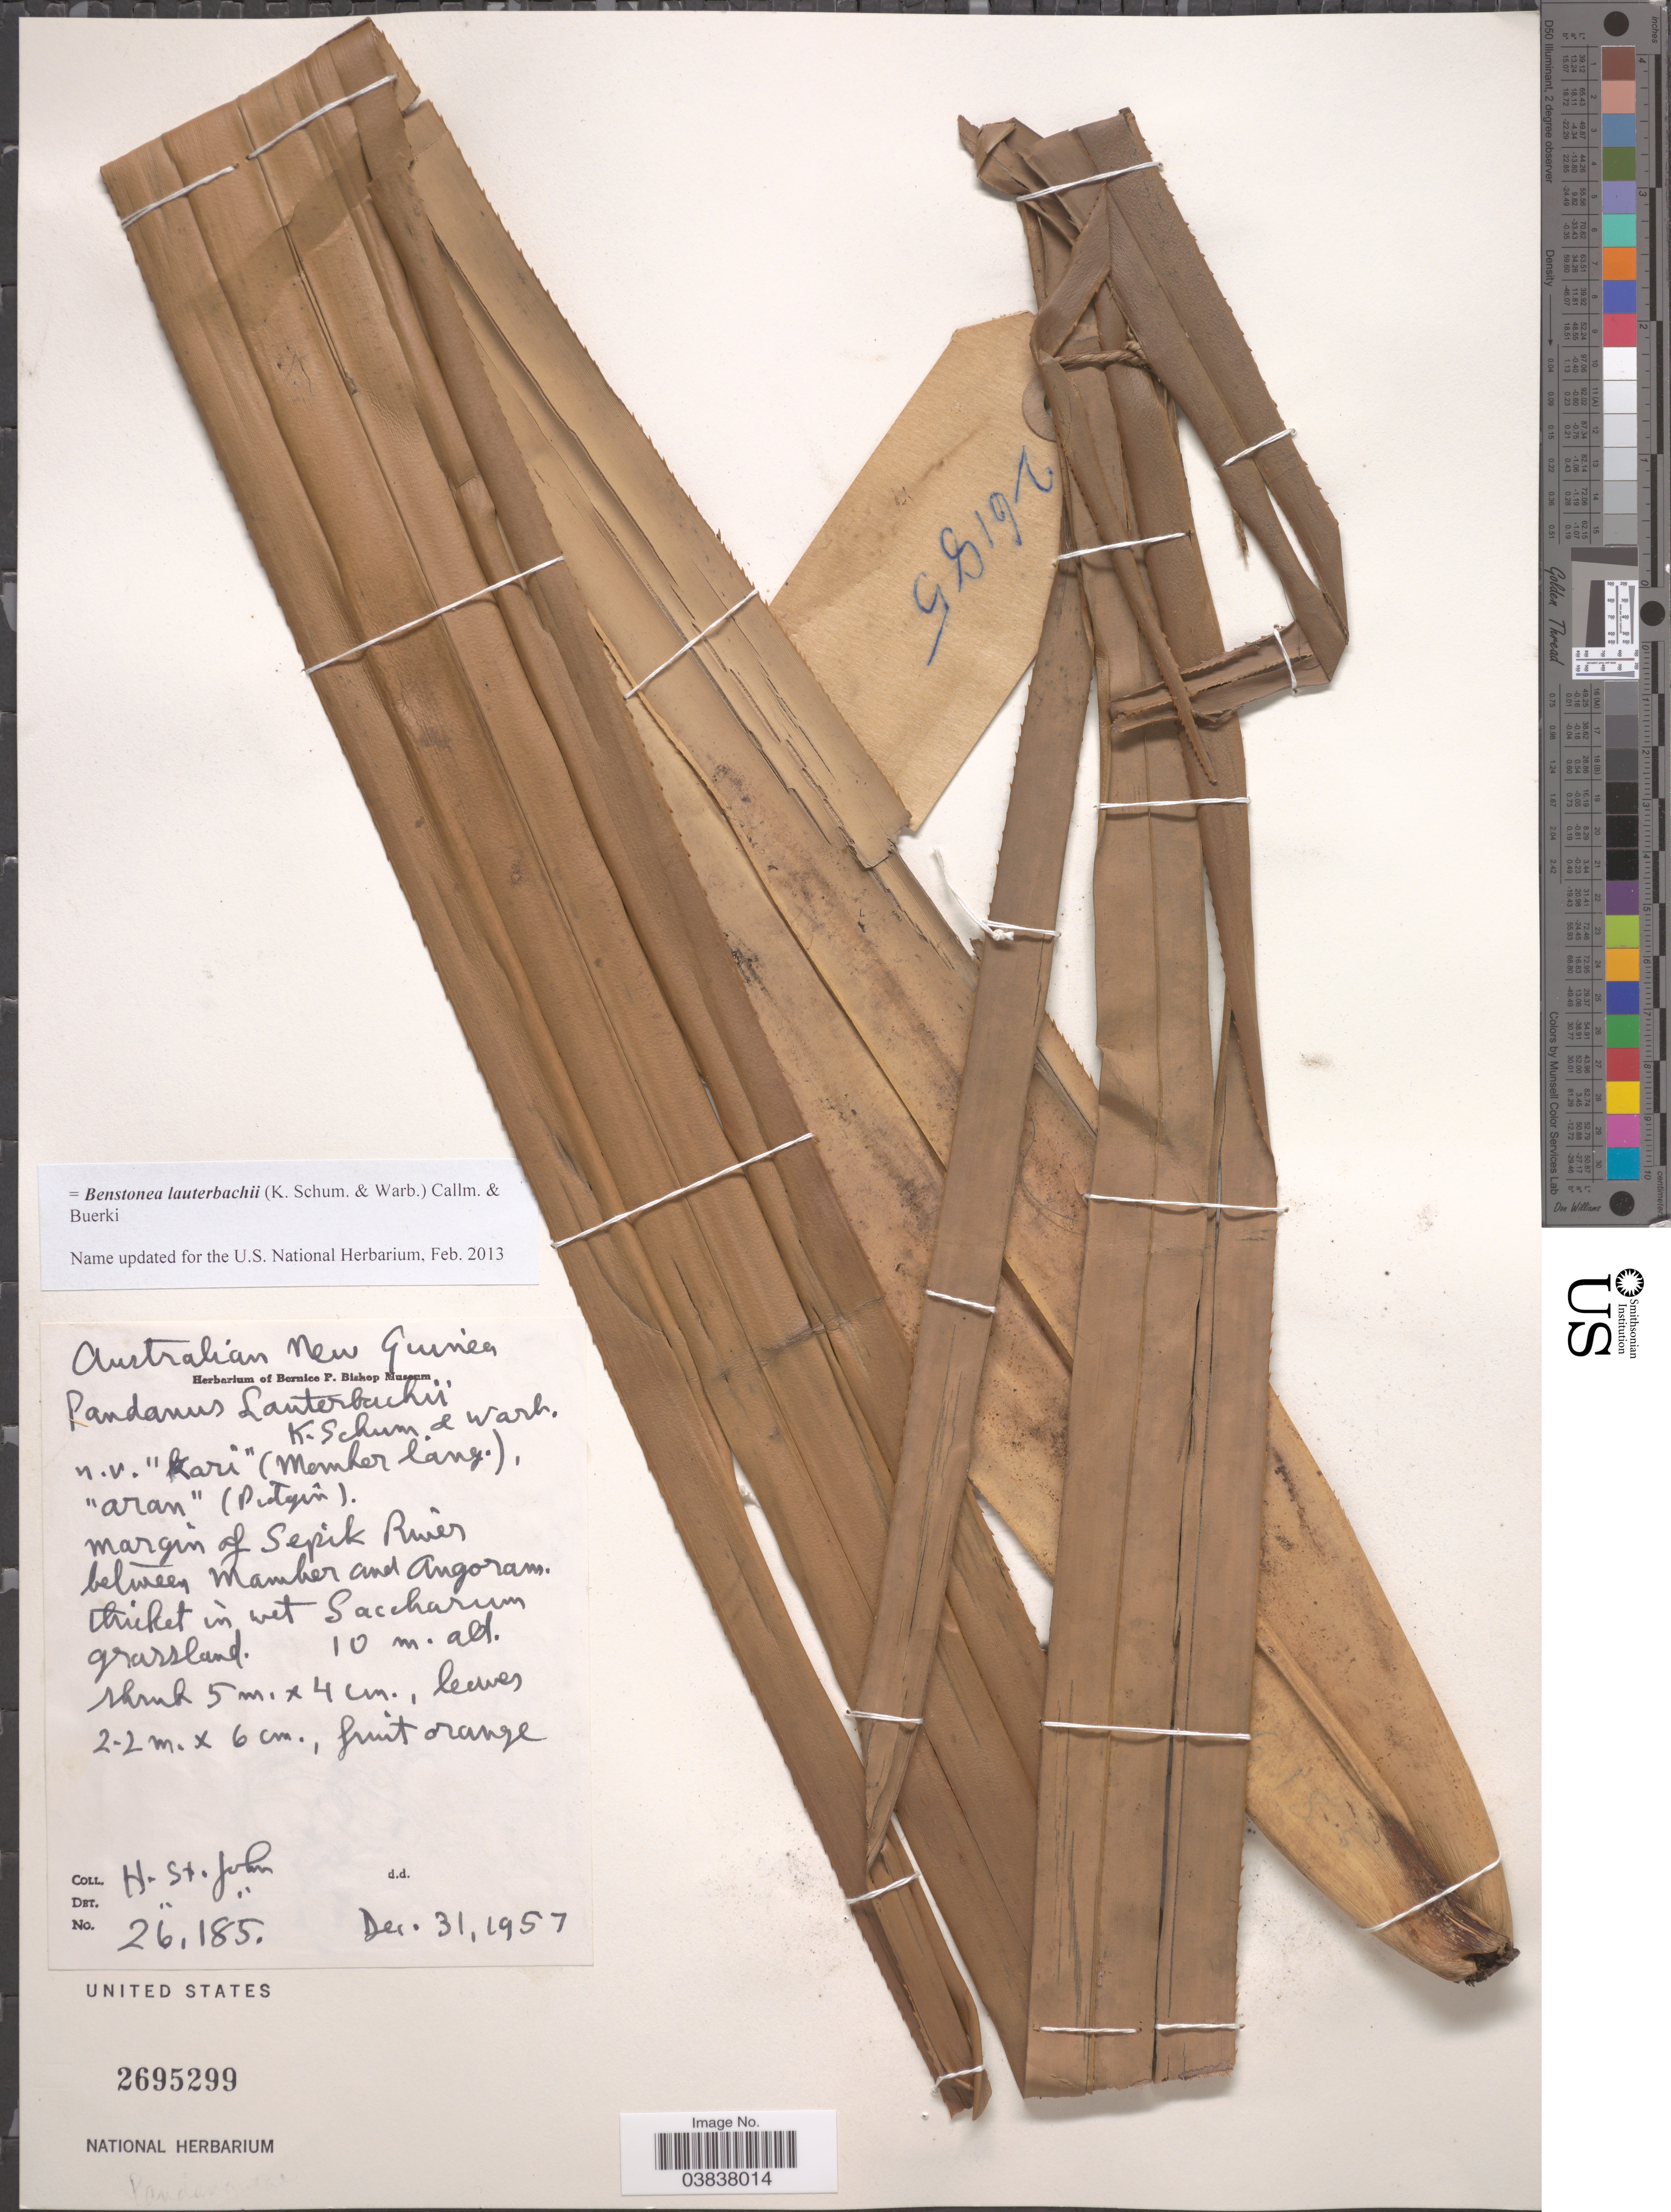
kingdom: Plantae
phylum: Tracheophyta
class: Liliopsida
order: Pandanales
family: Pandanaceae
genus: Benstonea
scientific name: Benstonea lauterbachii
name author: (K. Schum. & Warb.) Callm. & Buerki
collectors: H. St. John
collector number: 26185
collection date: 1957-12-31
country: Papua New Guinea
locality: Australian New Guinea. Margin of Sepik River between Mamber [interpreted] and Angoram.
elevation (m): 10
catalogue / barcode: US 2695299